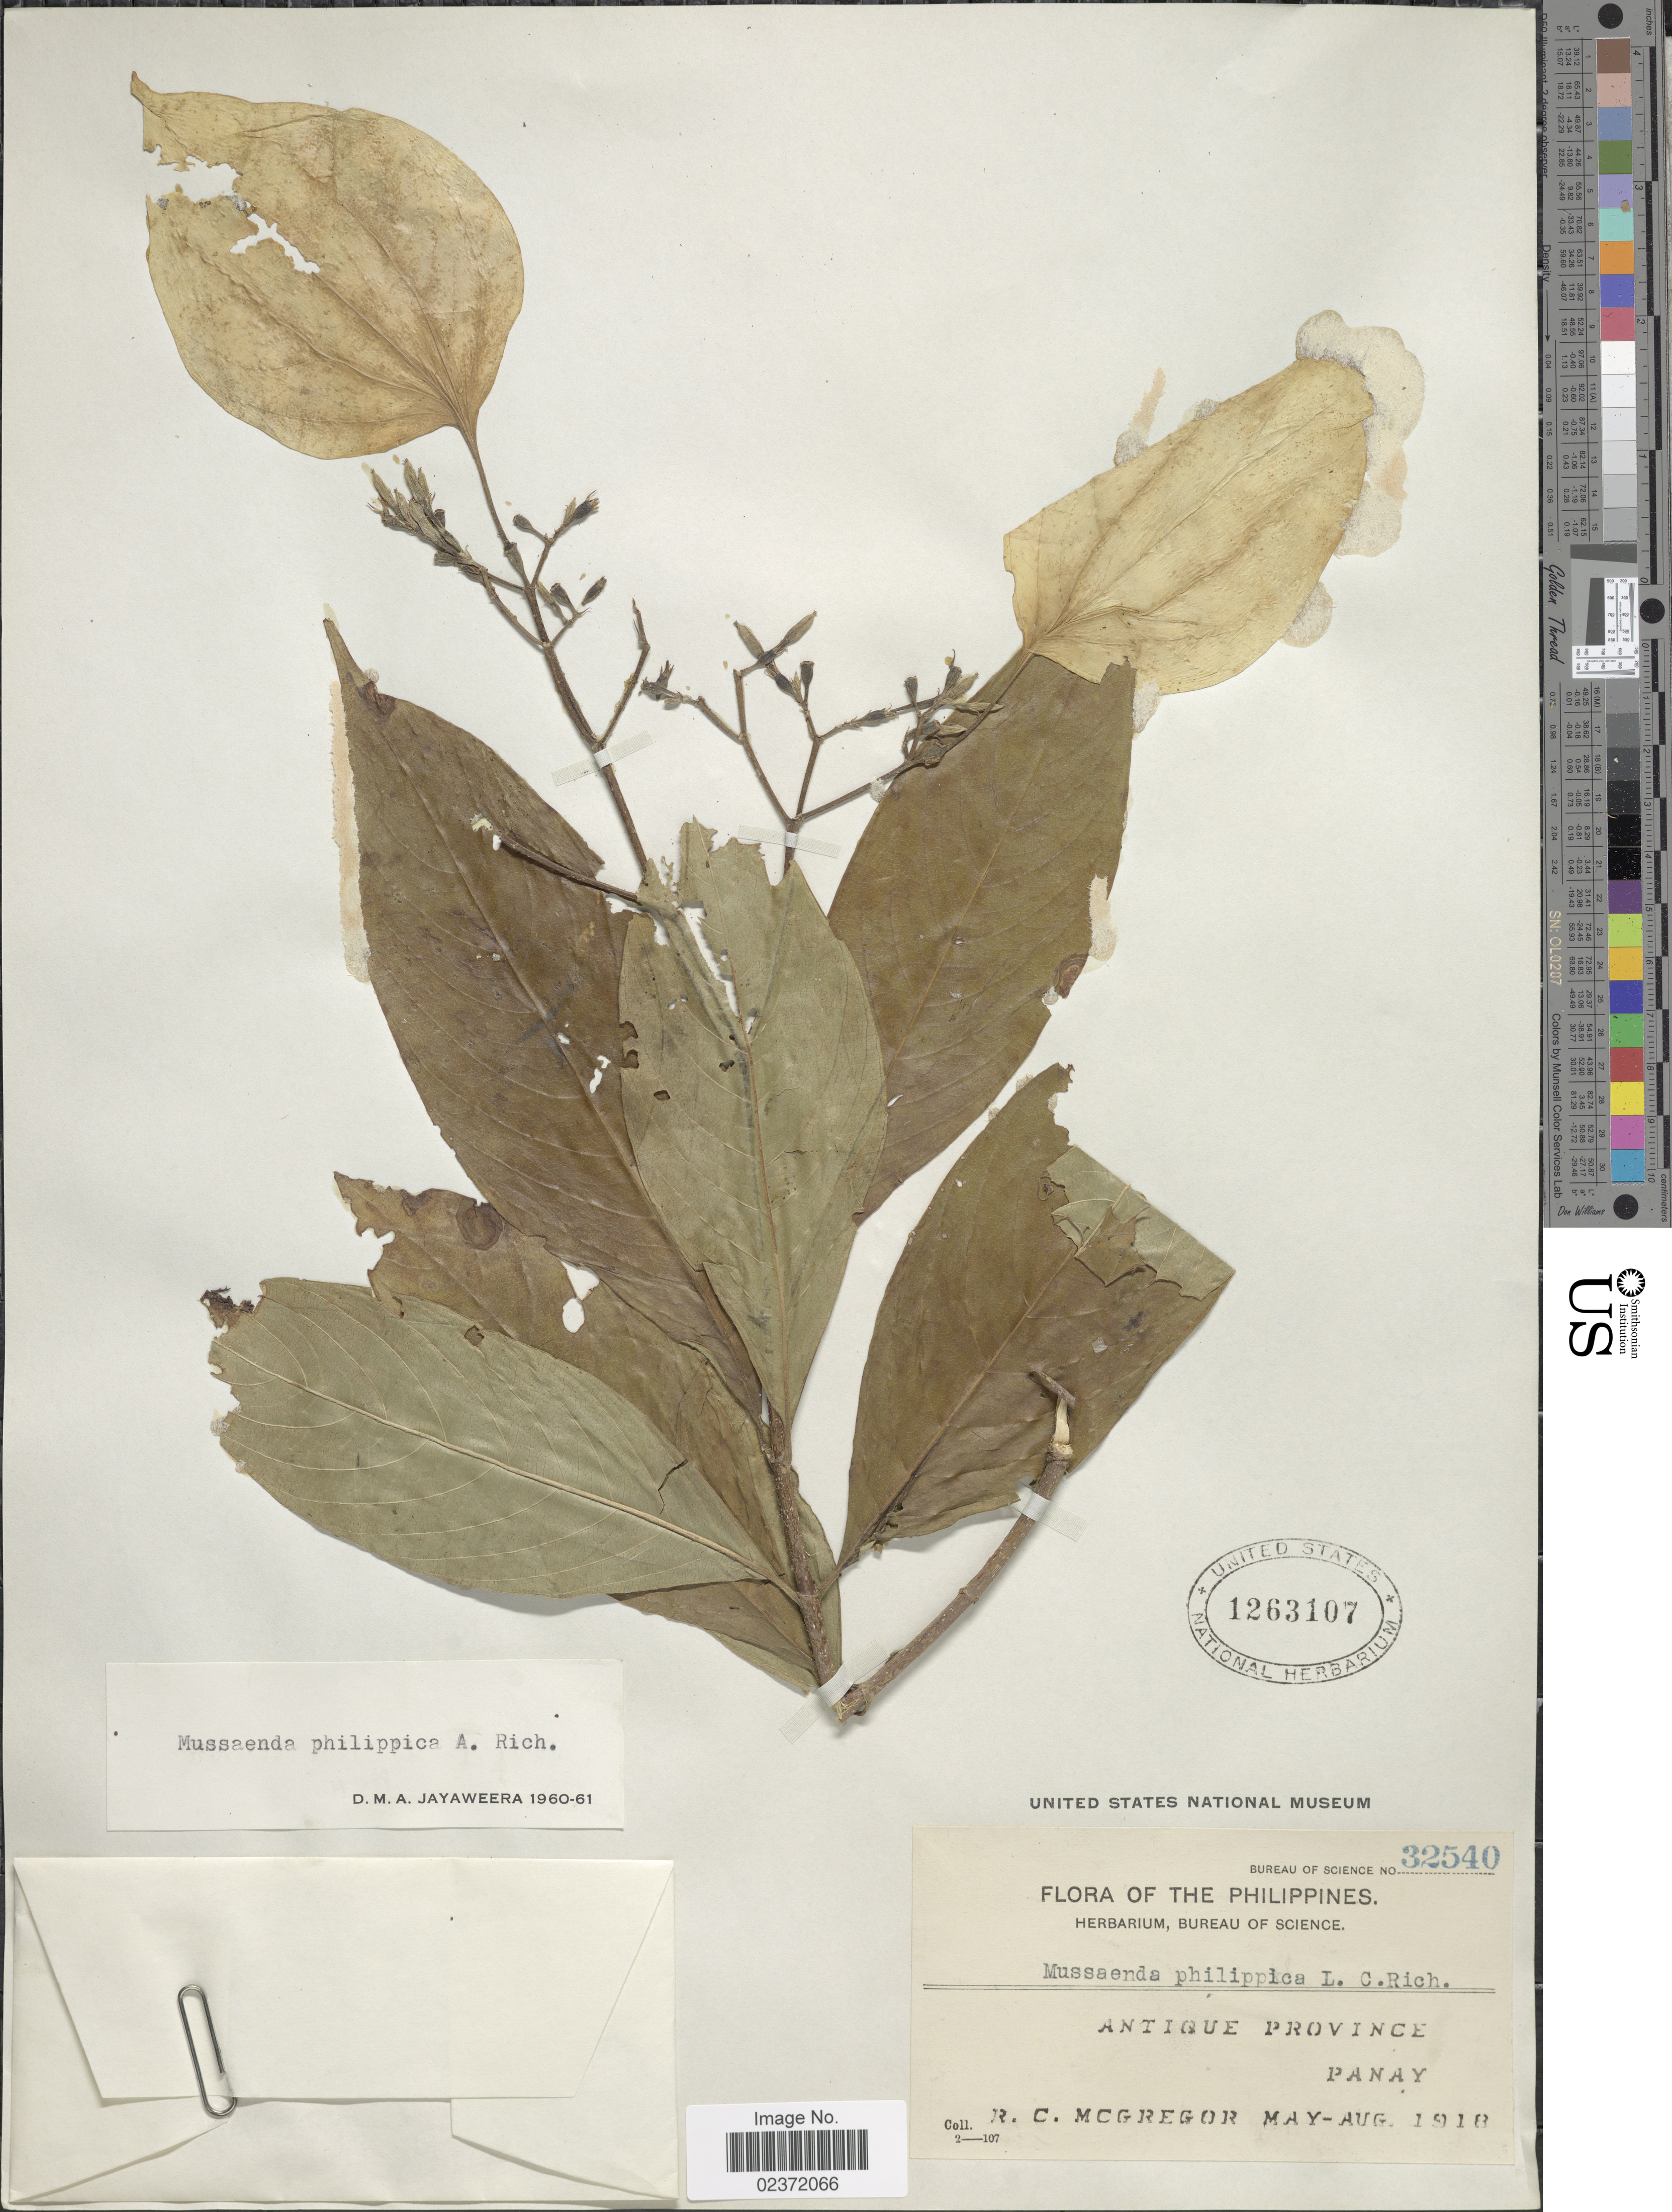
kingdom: Plantae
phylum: Tracheophyta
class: Magnoliopsida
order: Gentianales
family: Rubiaceae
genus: Mussaenda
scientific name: Mussaenda philippica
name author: A. Rich.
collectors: R. C. McGregor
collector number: Bureau of Science 32540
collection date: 1918-05/1918-08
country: Philippines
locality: Antique Province, Panay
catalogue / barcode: US 1263107